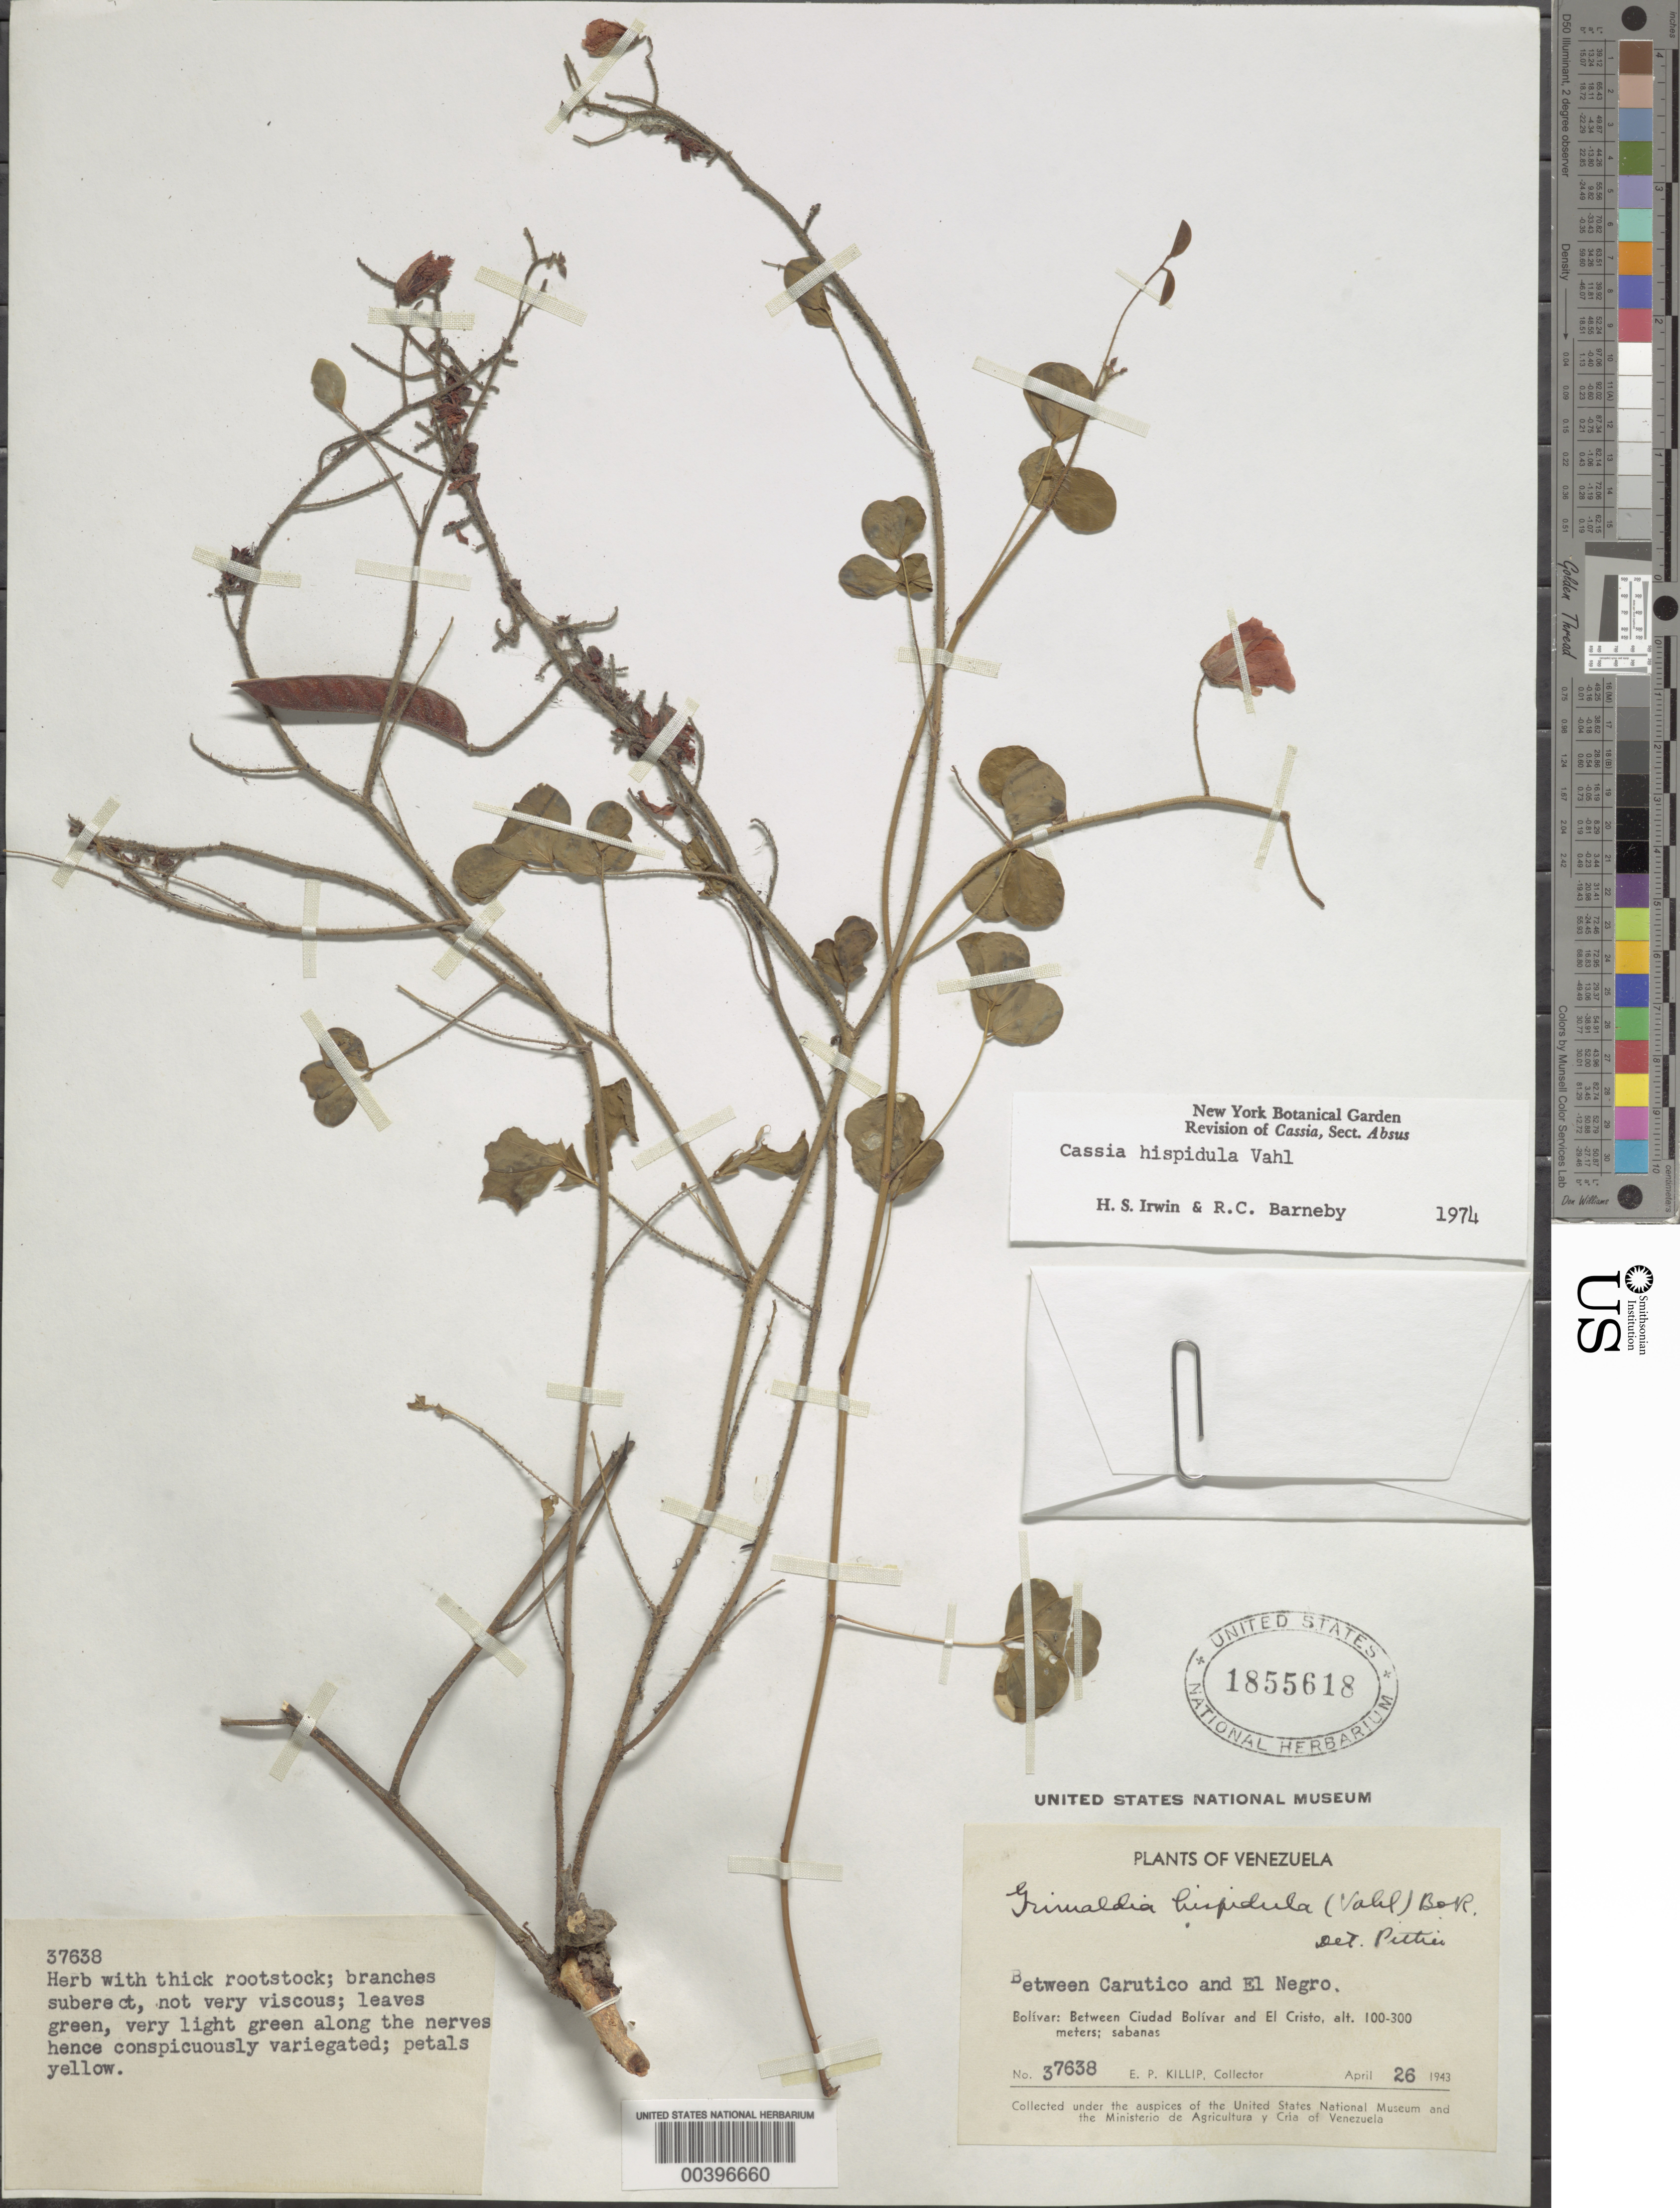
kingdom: Plantae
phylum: Tracheophyta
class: Magnoliopsida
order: Fabales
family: Fabaceae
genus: Chamaecrista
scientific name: Chamaecrista hispidula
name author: (Vahl) H.S. Irwin & Barneby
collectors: E. P. Killip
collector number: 37638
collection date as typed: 26 Apr 1943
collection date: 1943-04-26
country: Venezuela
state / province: Bolivar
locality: Between carutico and el negro; between cuidad bolivar and el cristo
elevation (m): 100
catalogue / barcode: US 1855618